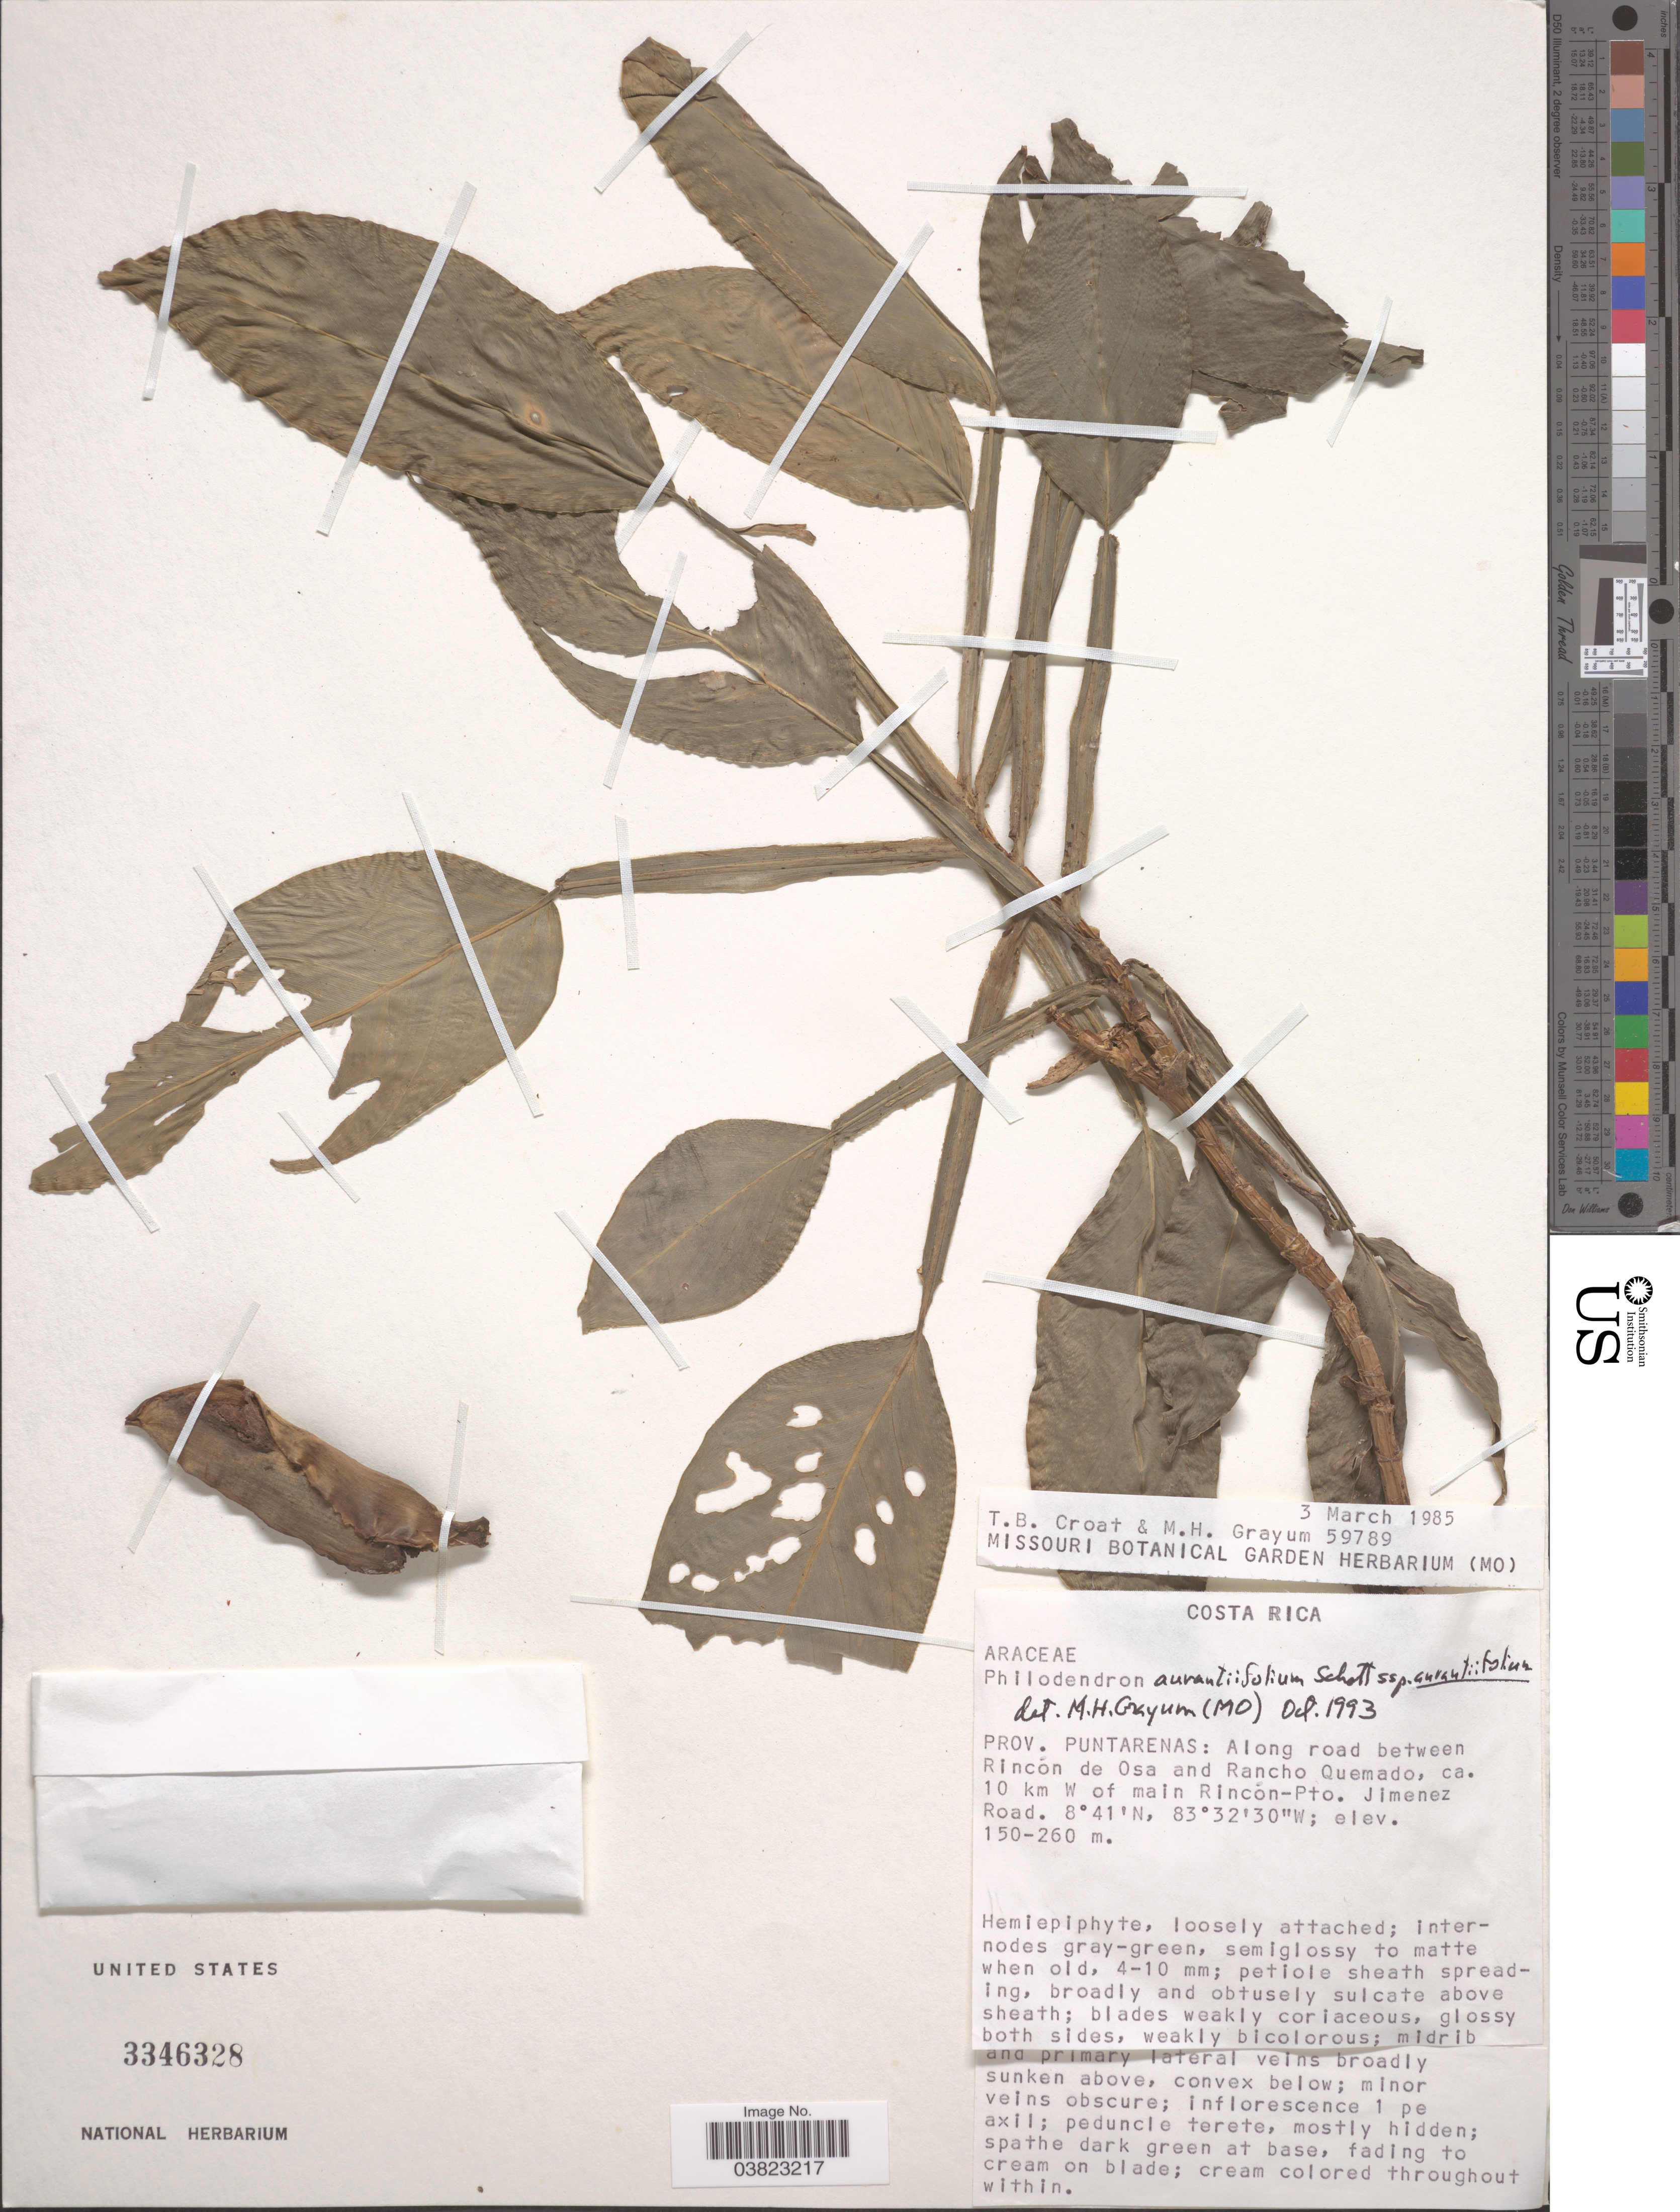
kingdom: Plantae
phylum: Tracheophyta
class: Liliopsida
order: Alismatales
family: Araceae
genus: Philodendron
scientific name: Philodendron aurantiifolium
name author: Schott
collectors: T. B. Croat & M. H. Grayum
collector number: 59789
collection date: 1985-03-03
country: Costa Rica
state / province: Puntarenas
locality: Along road between Rincon de Osa and Rancho Quemado, ca. 10 km W of main Rincon-Pto. Jimenez Road.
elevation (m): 150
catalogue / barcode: US 3346328